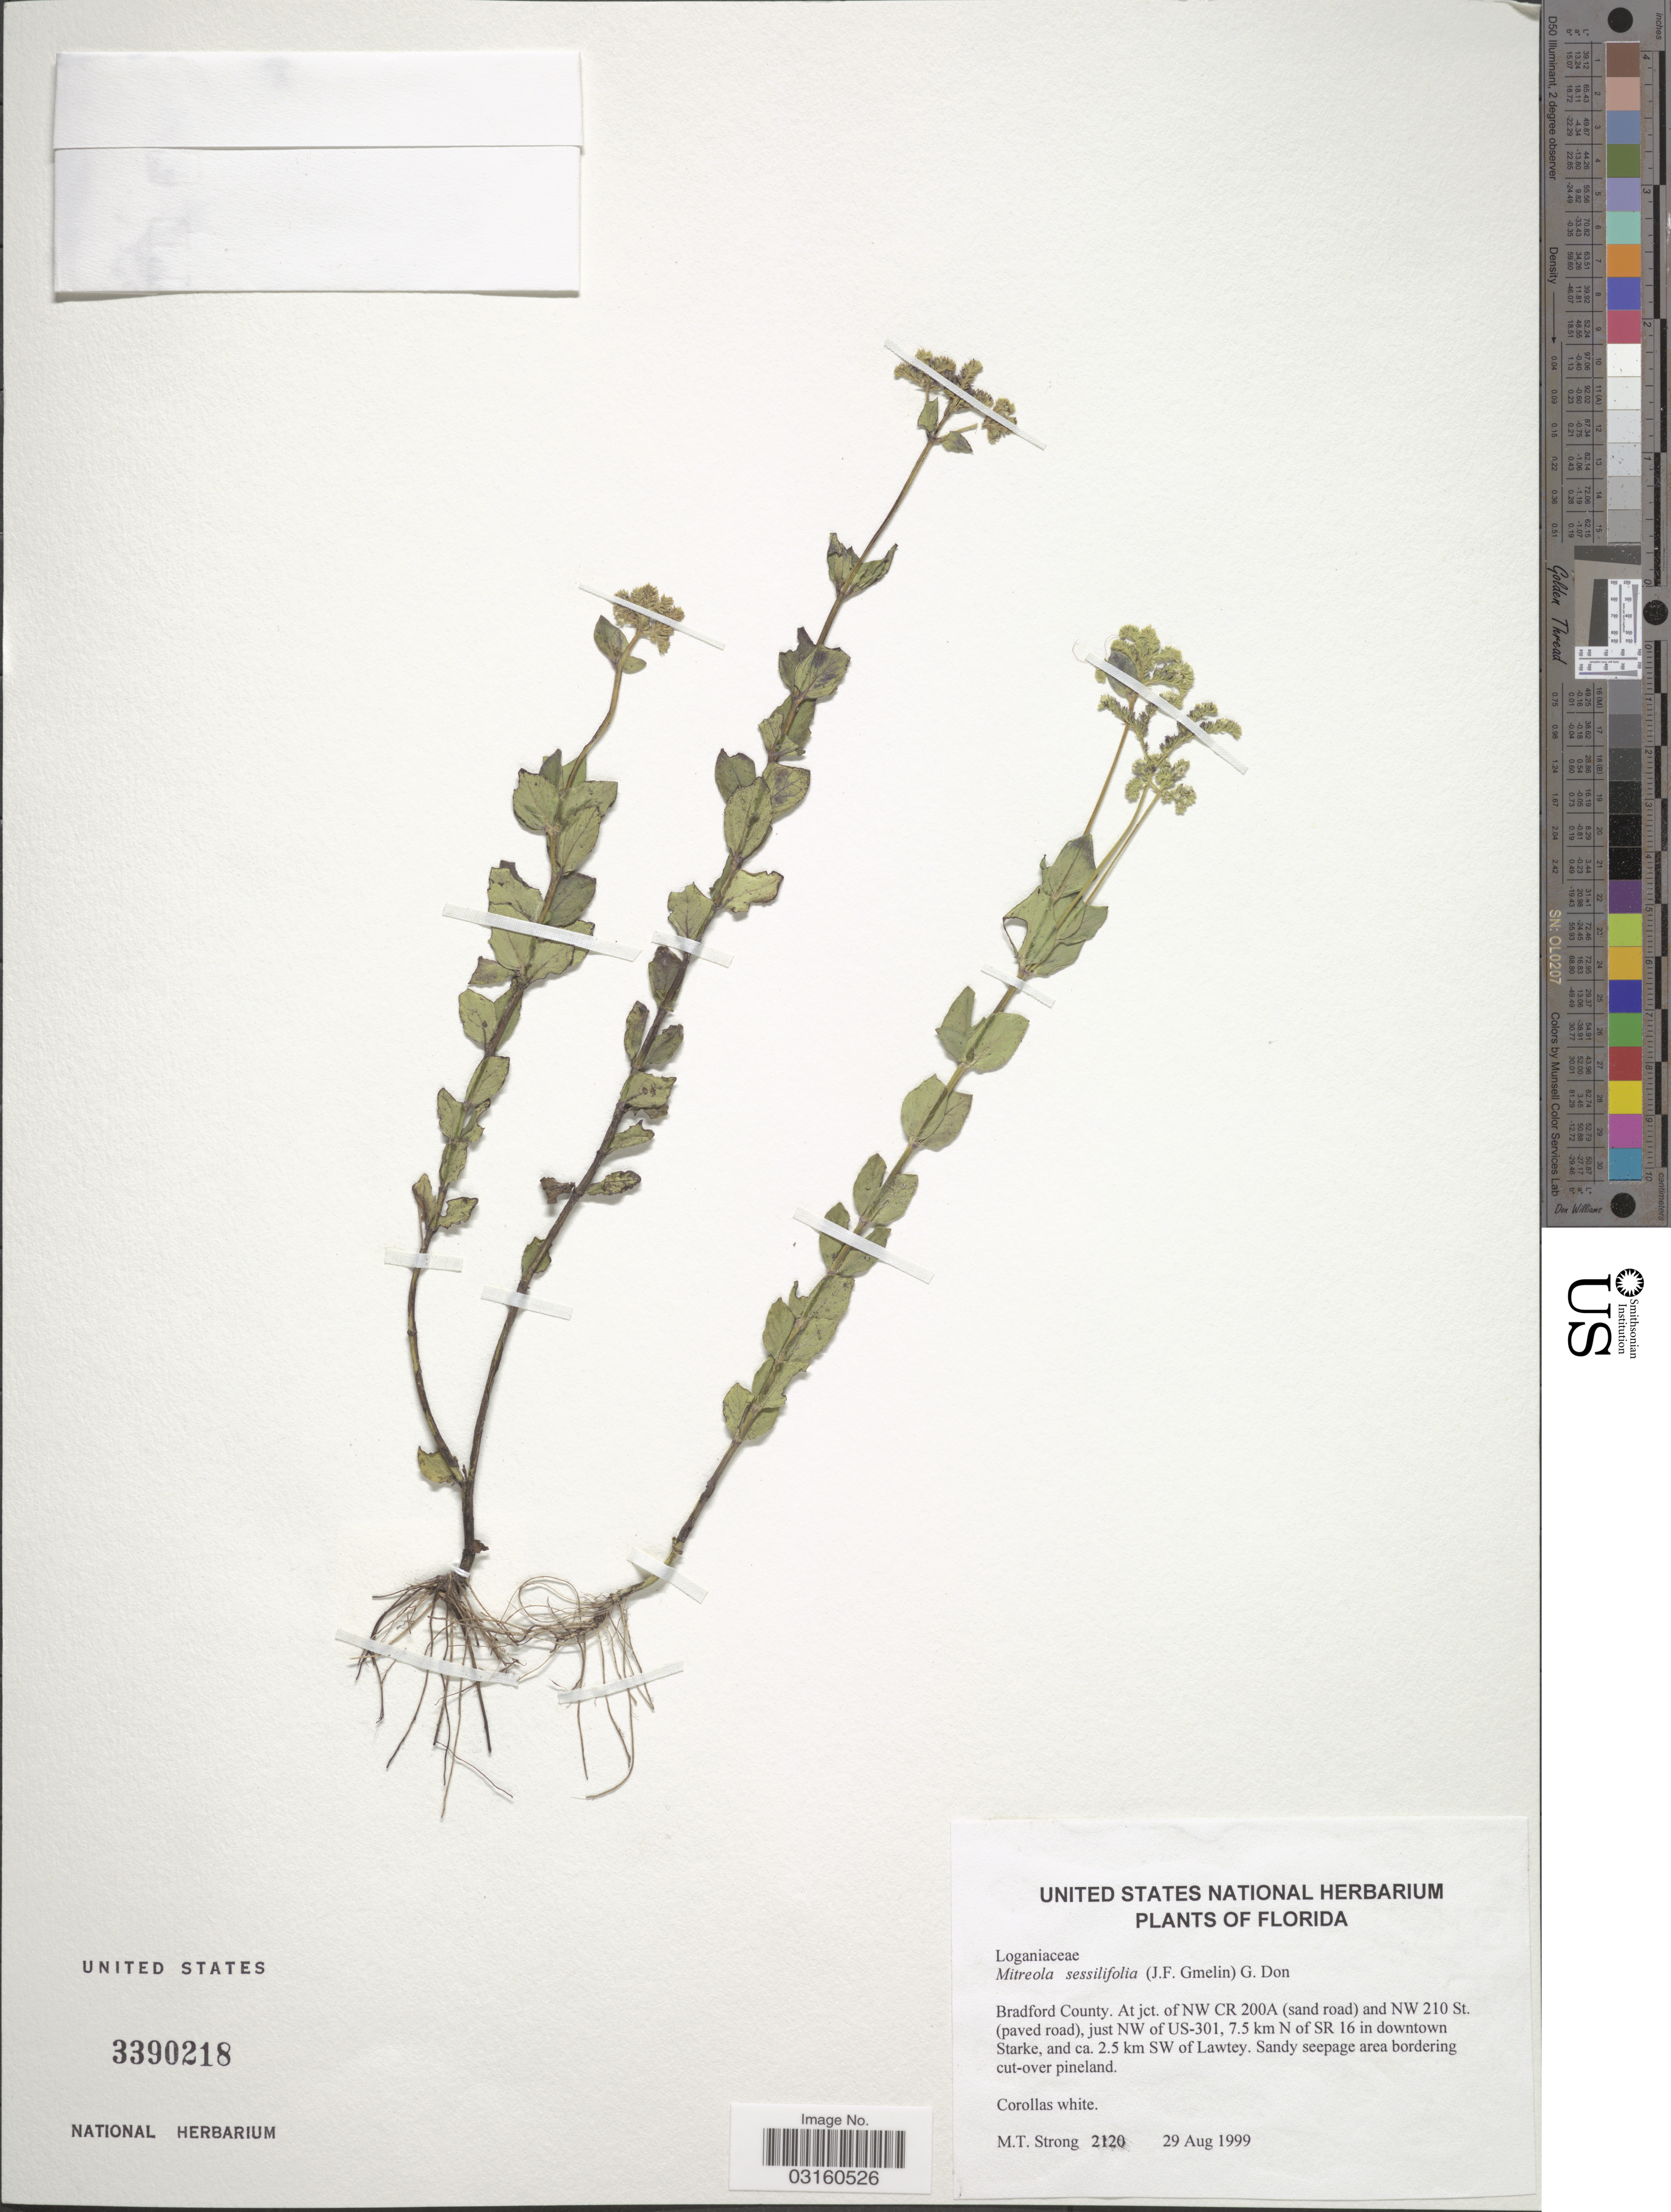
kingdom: Plantae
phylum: Tracheophyta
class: Magnoliopsida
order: Gentianales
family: Loganiaceae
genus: Mitreola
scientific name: Mitreola sessilifolia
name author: (J.F. Gmel.) G. Don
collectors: M. T. Strong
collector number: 2120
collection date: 1999-08-29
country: United States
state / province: Florida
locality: Bradford County. At jct. of NW CR 200A (sand road) and NW 210 St. (paved road), just NW of US-301, 7.5 km N of SR 16 in downtown Starke, and ca. 2.5 km SW of Lawtey.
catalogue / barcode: US 3390218